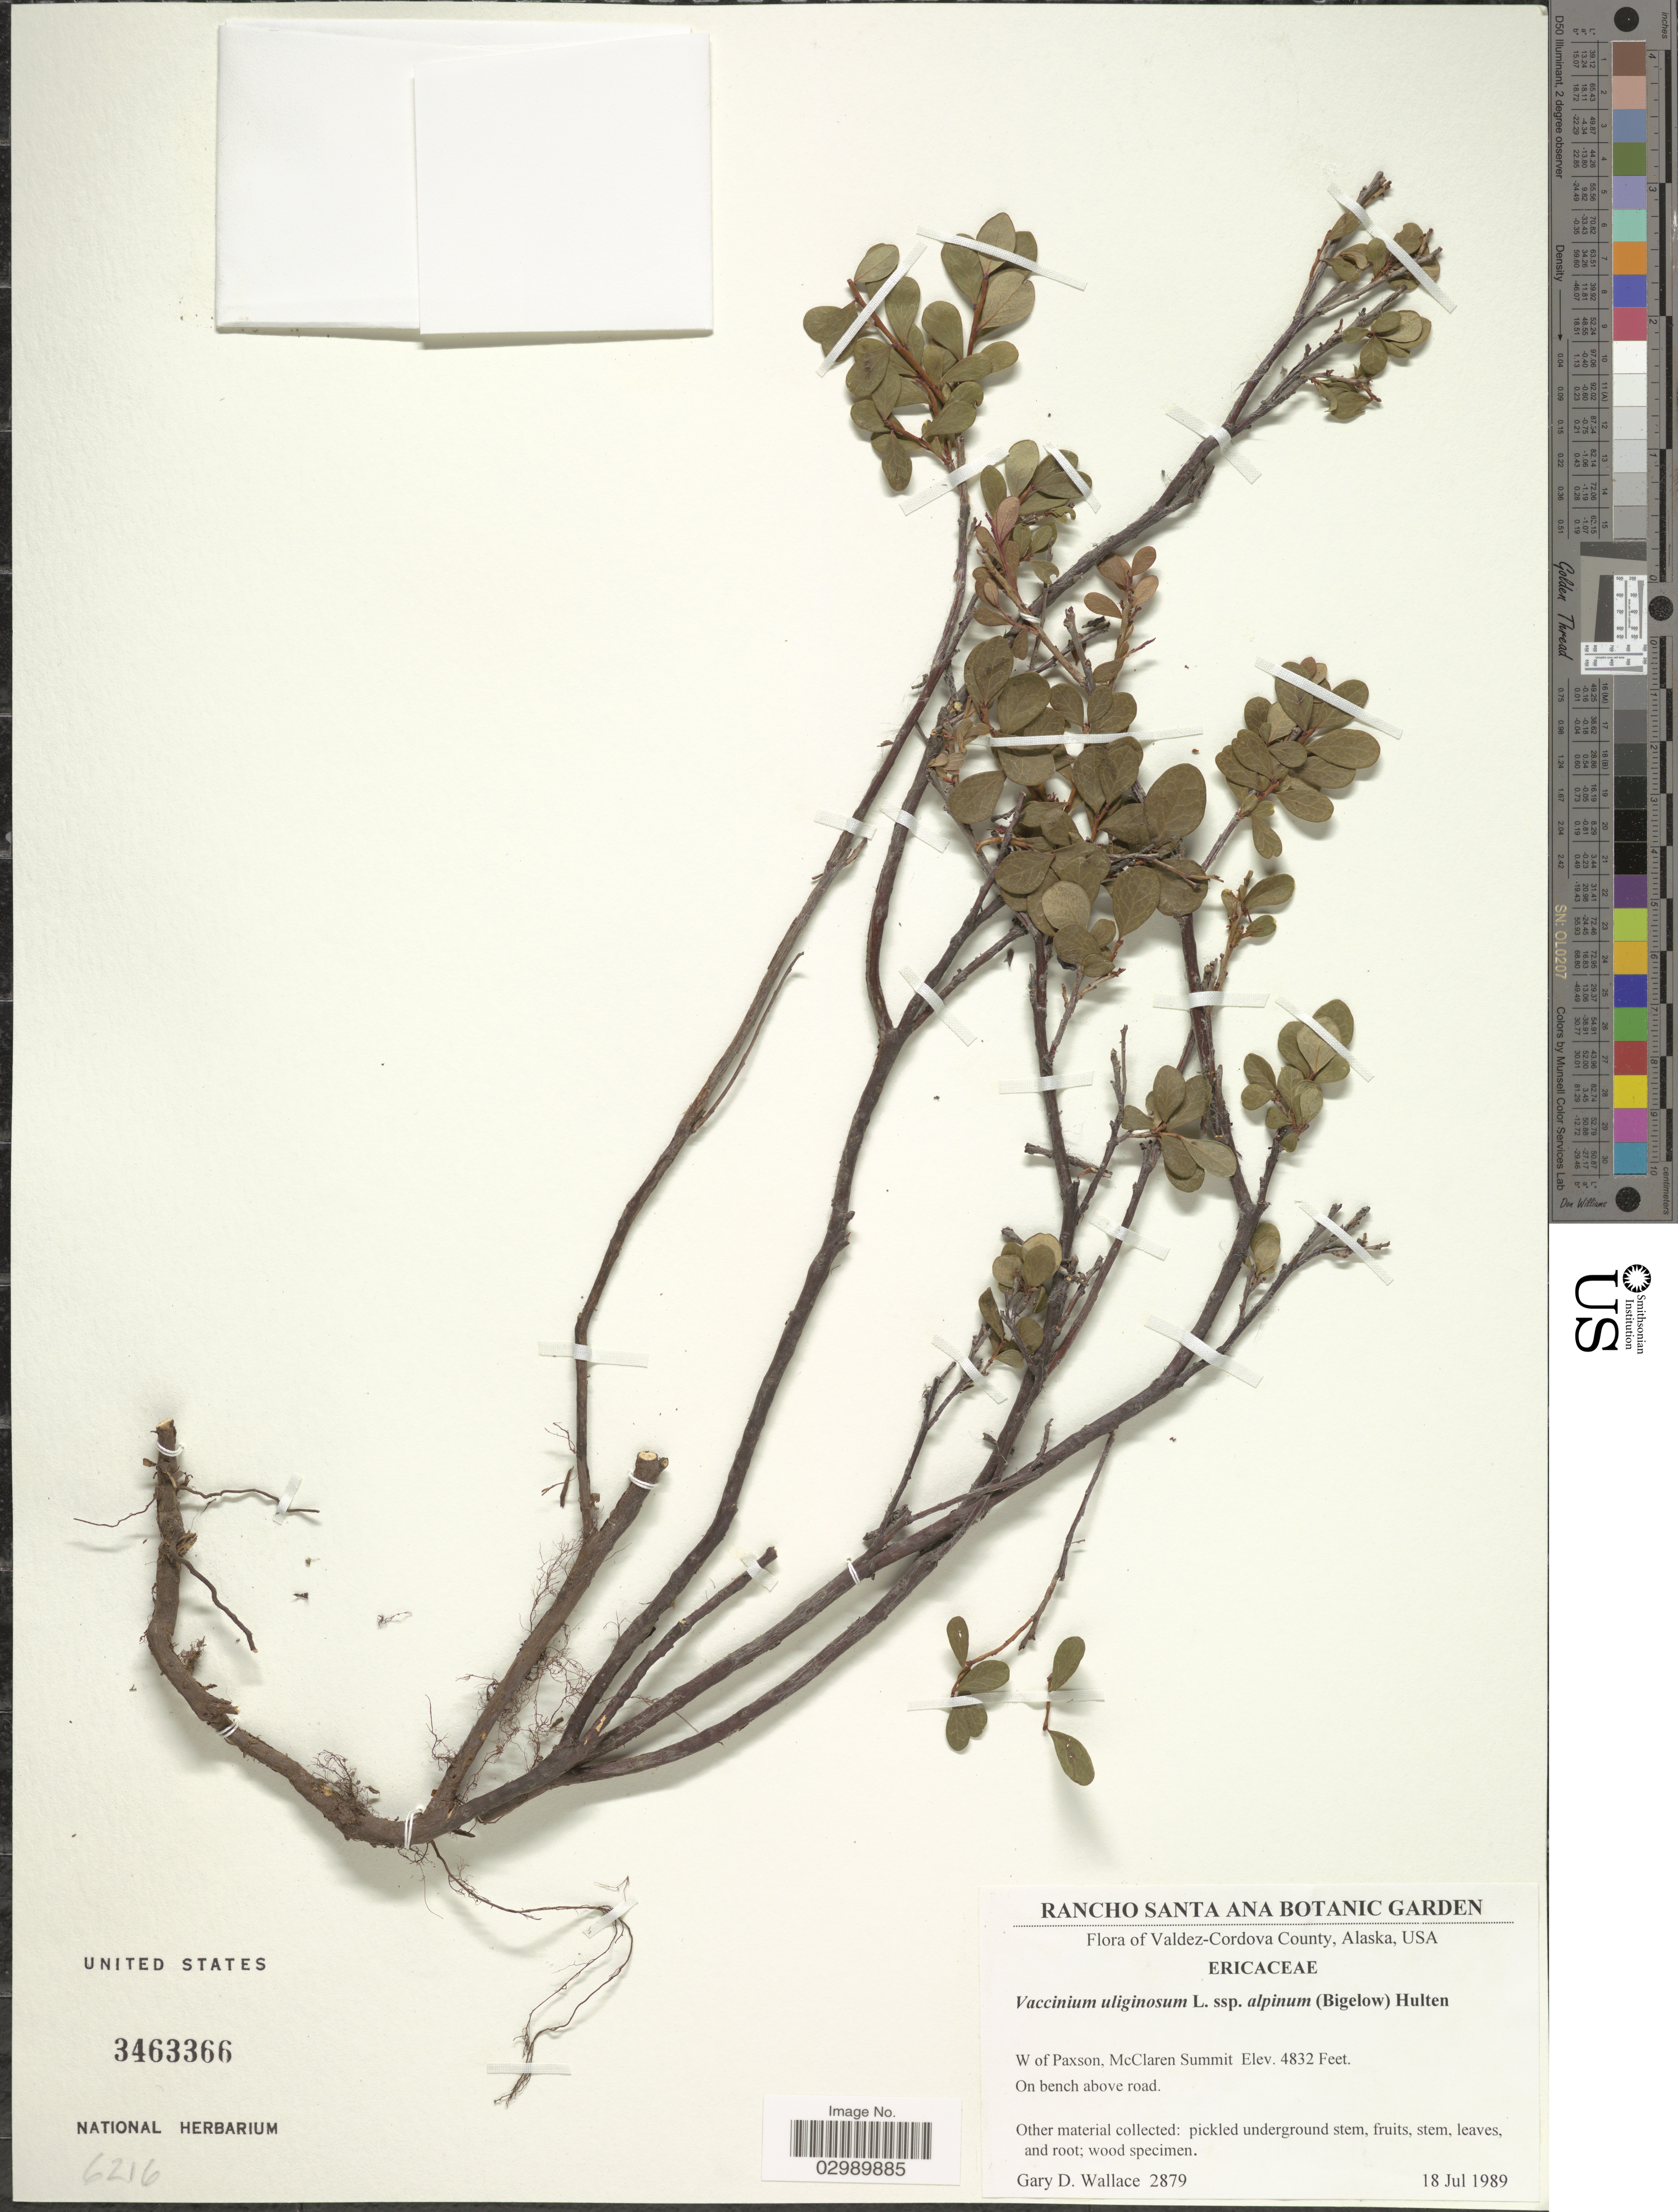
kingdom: Plantae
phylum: Tracheophyta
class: Magnoliopsida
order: Ericales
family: Ericaceae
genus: Vaccinium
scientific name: Vaccinium uliginosum var. alpinum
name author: Bigelow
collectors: G. D. Wallace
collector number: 2879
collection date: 1989-07-18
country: United States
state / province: Alaska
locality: Valdez-Cordova County, W of Paxson, McClaren Summit.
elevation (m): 1473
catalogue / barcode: US 3463366